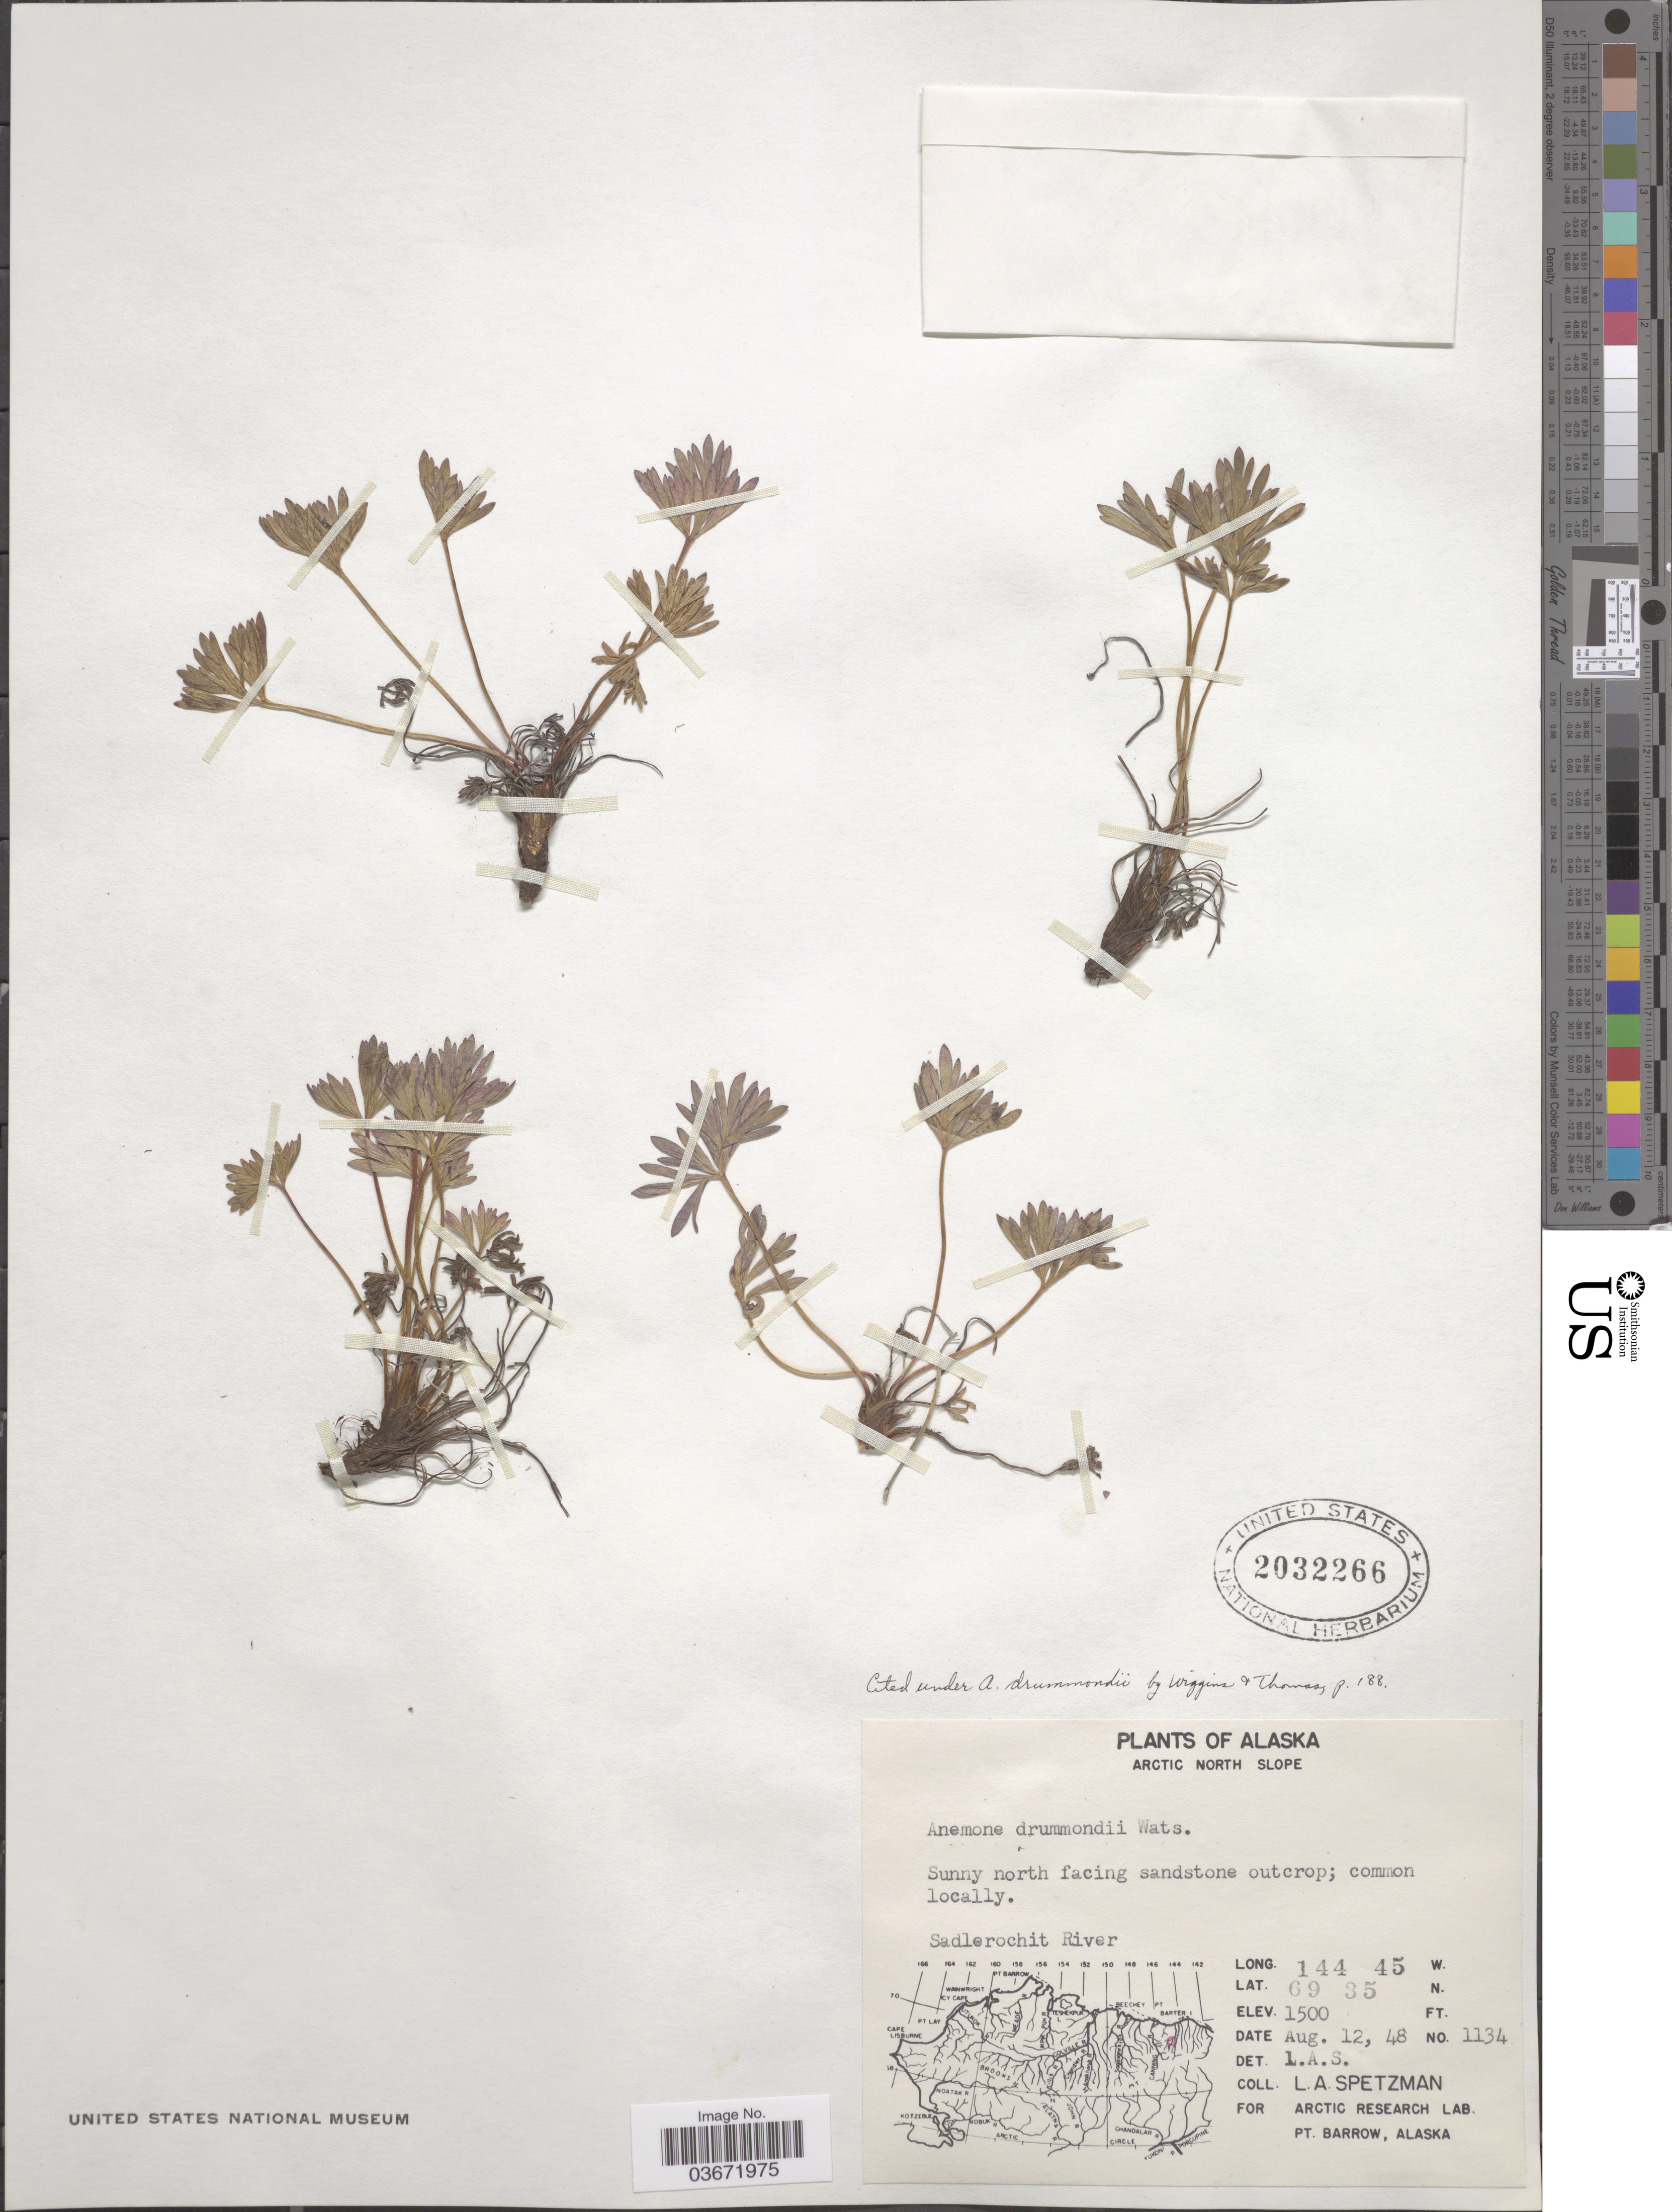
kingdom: Plantae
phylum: Tracheophyta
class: Magnoliopsida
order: Ranunculales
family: Ranunculaceae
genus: Anemone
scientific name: Anemone drummondii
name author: S. Watson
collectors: L. Spetzman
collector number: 1134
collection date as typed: Transcribed d/m/y: 12/8/48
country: United States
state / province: Alaska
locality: Arctic North Slope. Sadlerochit River.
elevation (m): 457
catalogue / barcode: US 2032266